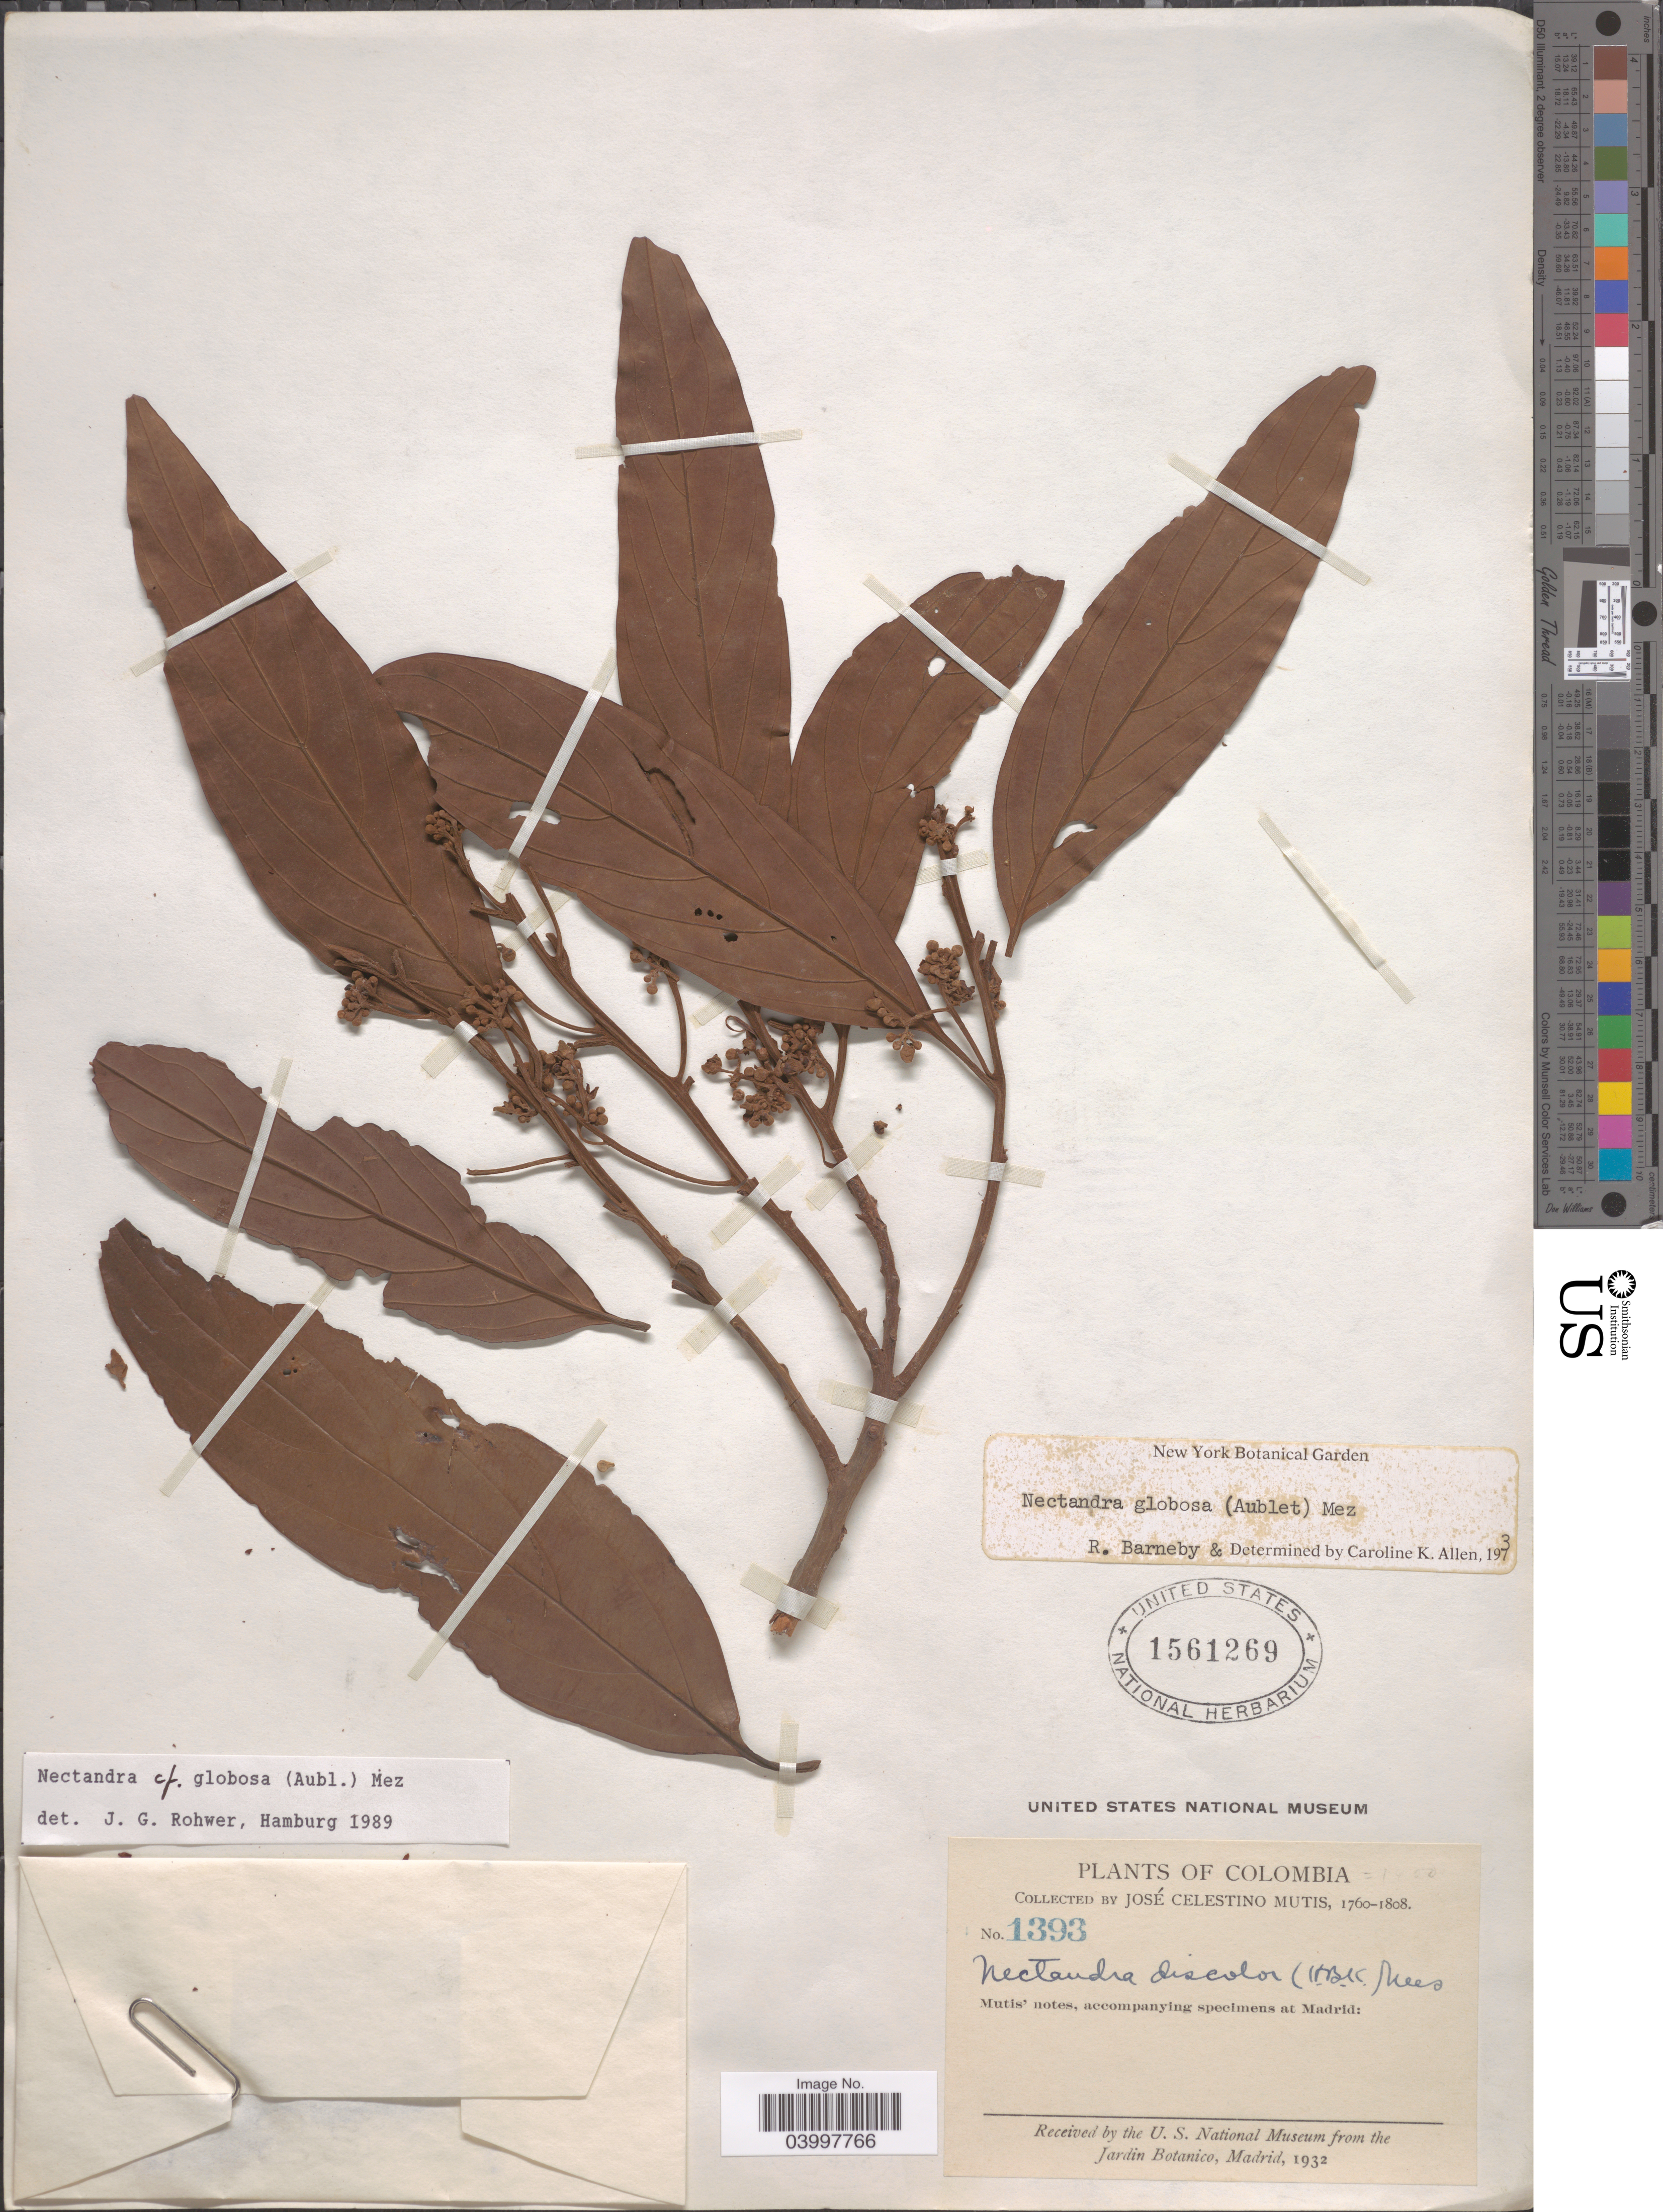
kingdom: Plantae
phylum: Tracheophyta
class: Magnoliopsida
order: Laurales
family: Lauraceae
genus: Nectandra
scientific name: Nectandra globosa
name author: (Aubl.) Mez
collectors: J. C. B. Mutis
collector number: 1393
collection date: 1760/1808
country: Colombia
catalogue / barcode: US 1561269